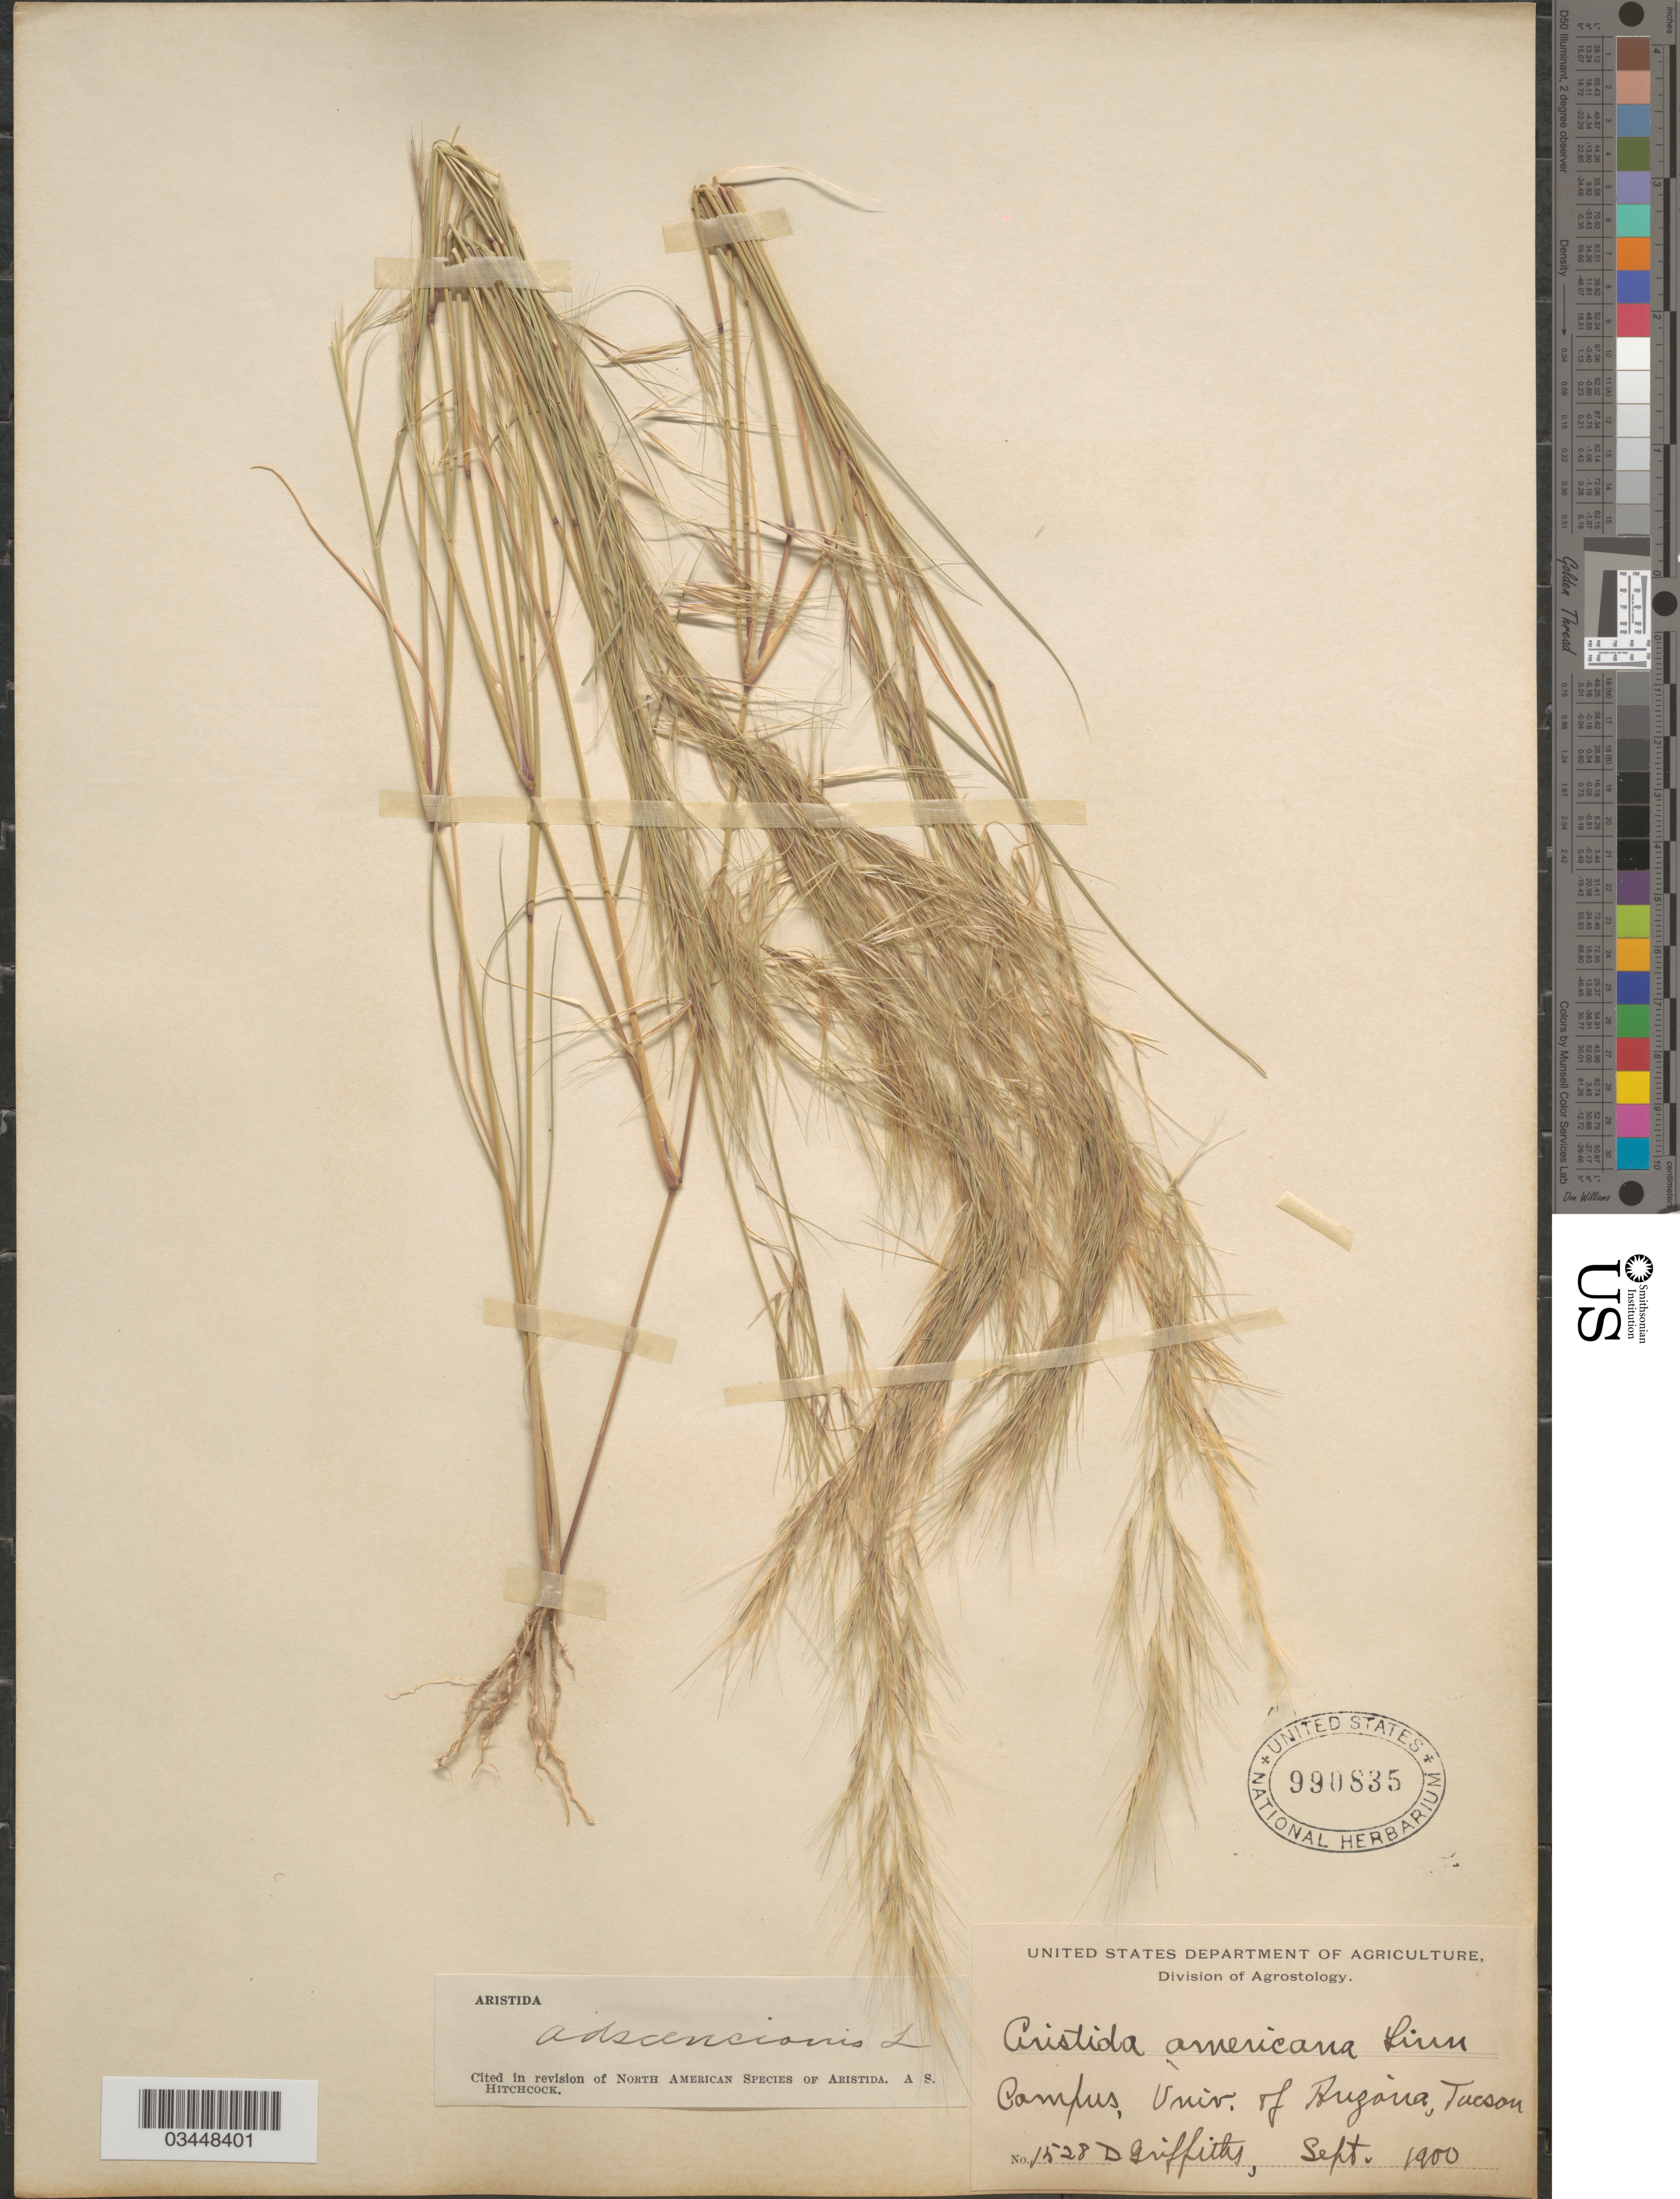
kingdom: Plantae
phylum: Tracheophyta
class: Liliopsida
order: Poales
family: Poaceae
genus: Aristida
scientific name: Aristida adscensionis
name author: L.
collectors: D. Griffiths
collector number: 1528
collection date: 1900-09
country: United States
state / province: Arizona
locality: Campus, Univ. of Rugarra, Tucson.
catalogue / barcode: US 990835